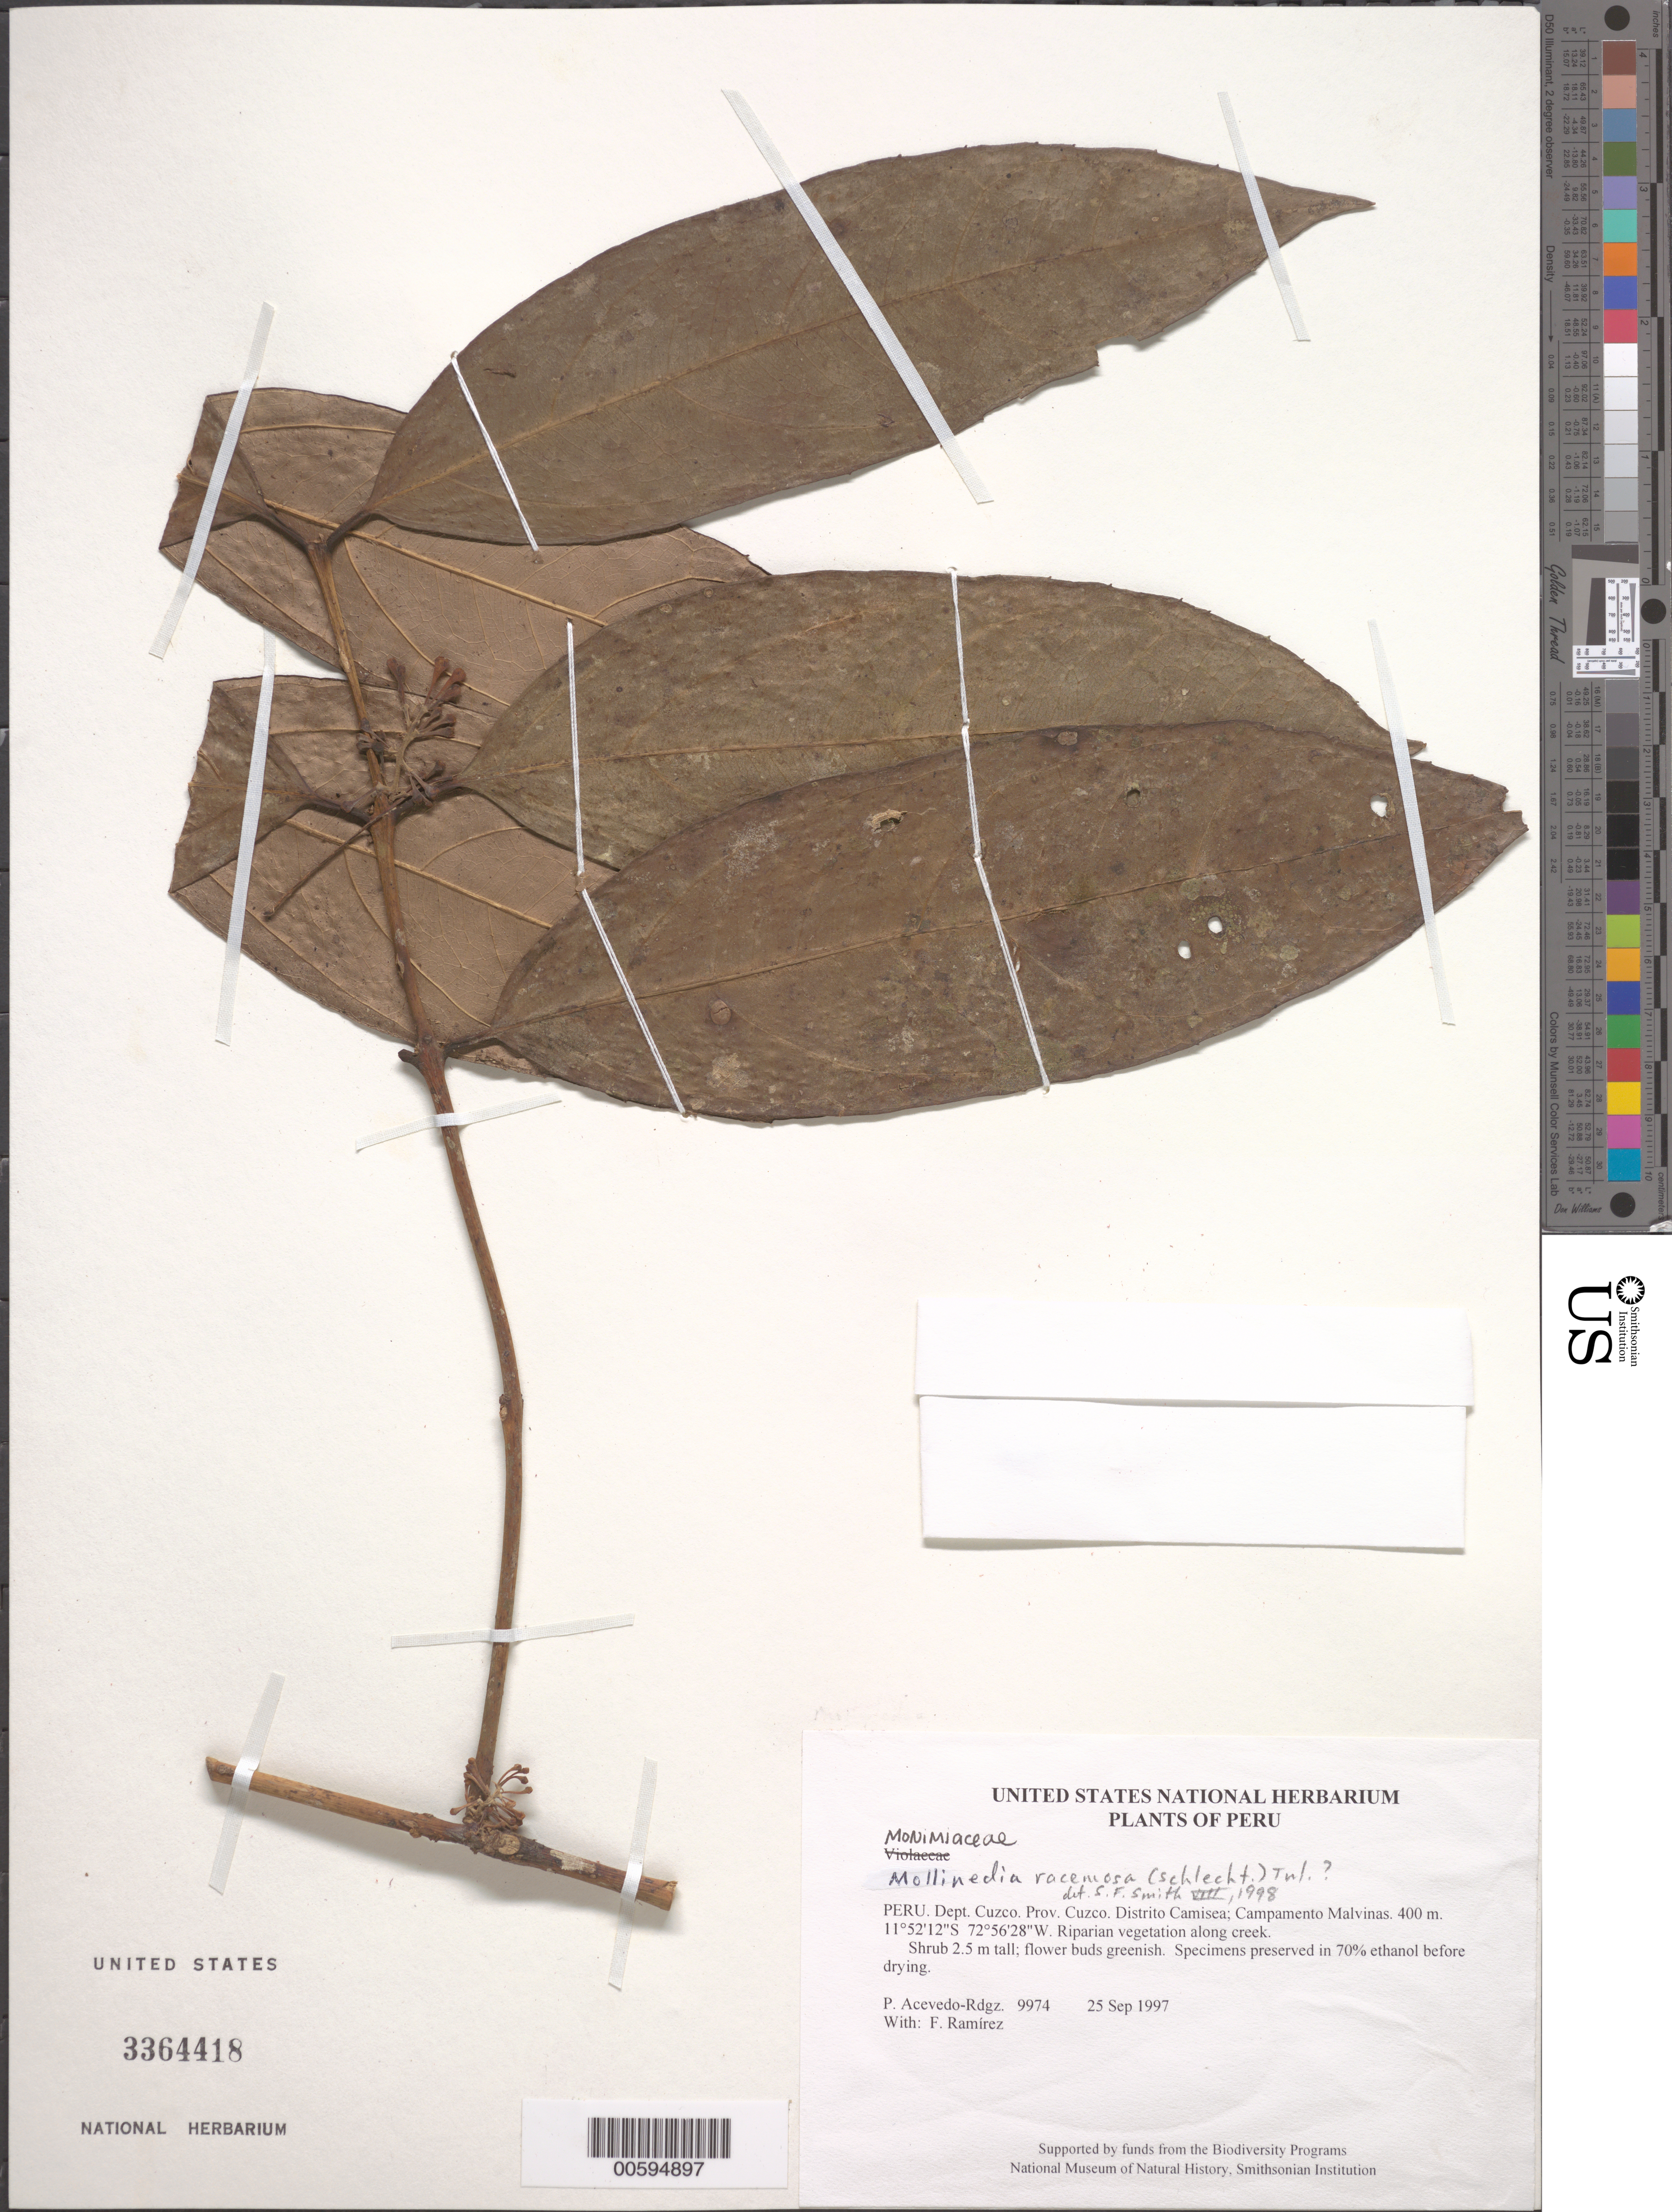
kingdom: Plantae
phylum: Tracheophyta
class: Magnoliopsida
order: Laurales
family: Monimiaceae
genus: Mollinedia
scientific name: Mollinedia racemosa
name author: (Schltdl.) Tul.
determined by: Smith, Stephen F., (US), NMNH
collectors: P. Acevedo-Rodr. & F. Ramirez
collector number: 9974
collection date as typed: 25 Sep 1997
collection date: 1997-09-25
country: Peru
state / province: Cusco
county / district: Cusco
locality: Distrito Camisea; Campamento Malvinas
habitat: Riparian vegetation along creek.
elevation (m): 400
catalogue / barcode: US 3354418